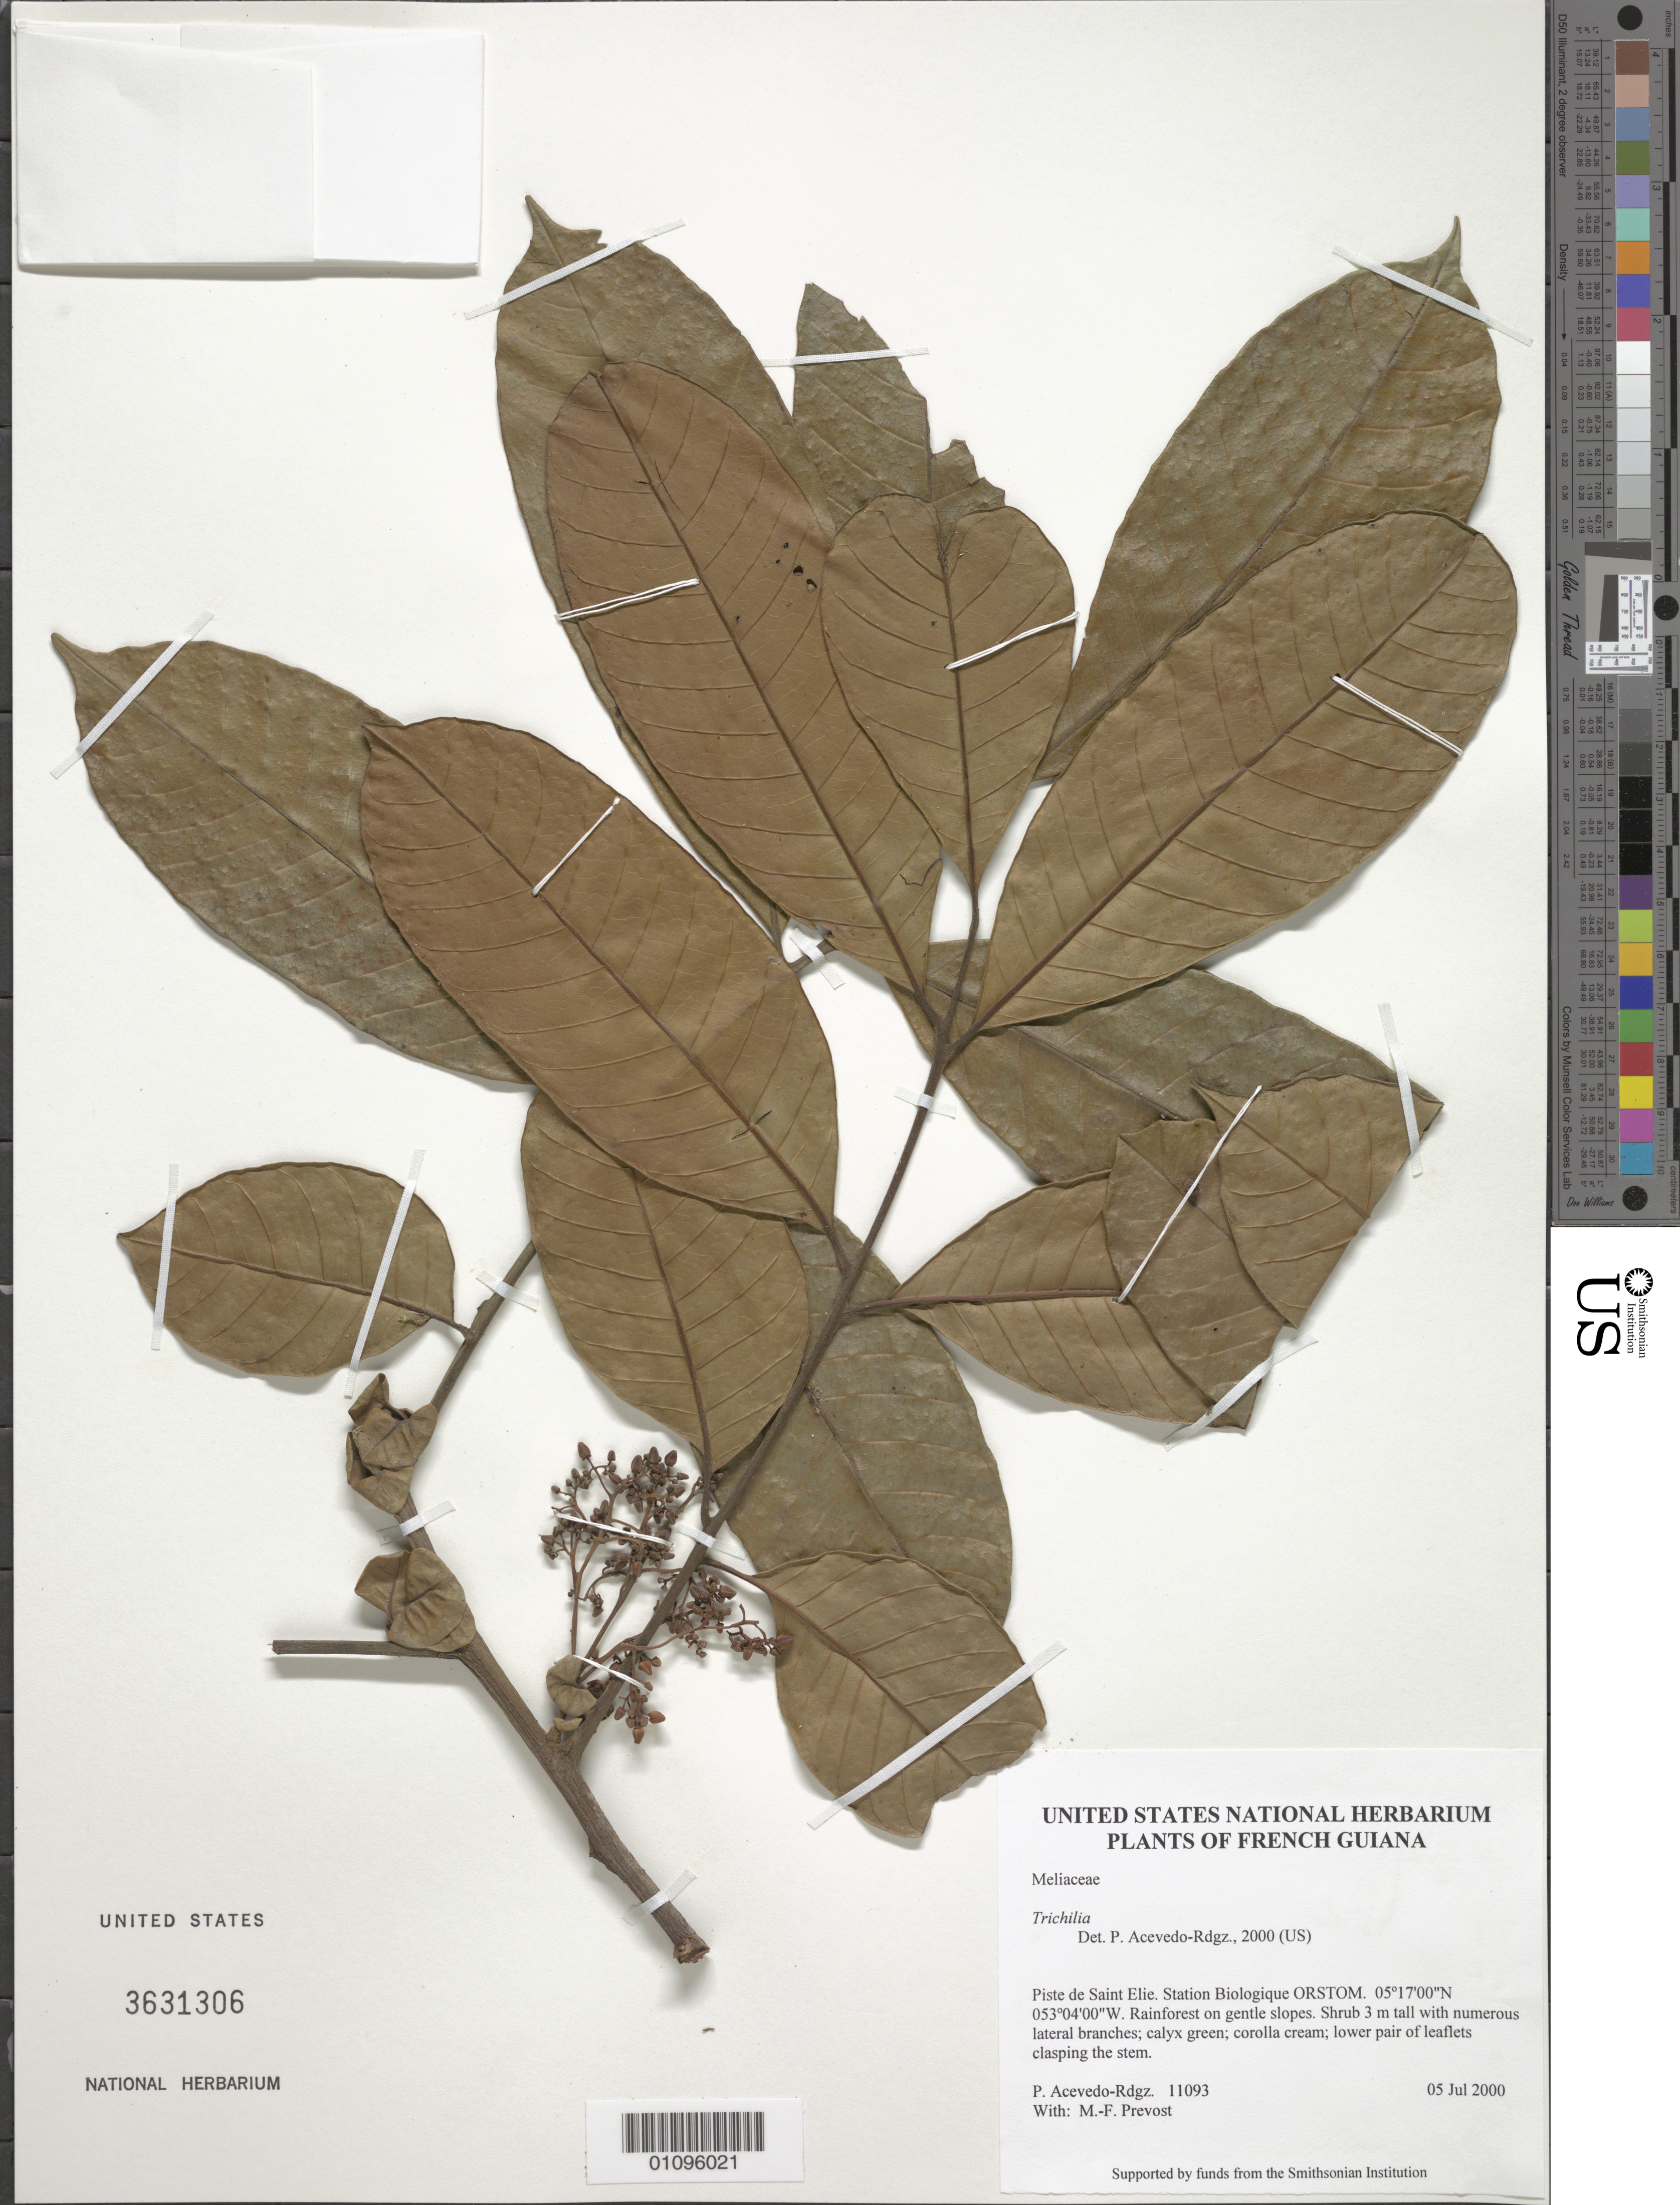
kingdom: Plantae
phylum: Tracheophyta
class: Magnoliopsida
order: Sapindales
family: Meliaceae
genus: Trichilia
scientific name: Trichilia sp.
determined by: Acevedo-Rodríguez, P., (BOT), Smithsonian Institution - National Museum of Natural History (UNITED STATES)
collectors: P. Acevedo-Rodr. & M.-F. Prévost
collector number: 11093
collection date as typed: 05 Jul 2000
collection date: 2000-07-05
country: French Guiana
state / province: Cayenne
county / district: Saint-Élie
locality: Station Biologique ORSTOM.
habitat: Rainforest on gentle slopes.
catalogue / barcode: US 3631306